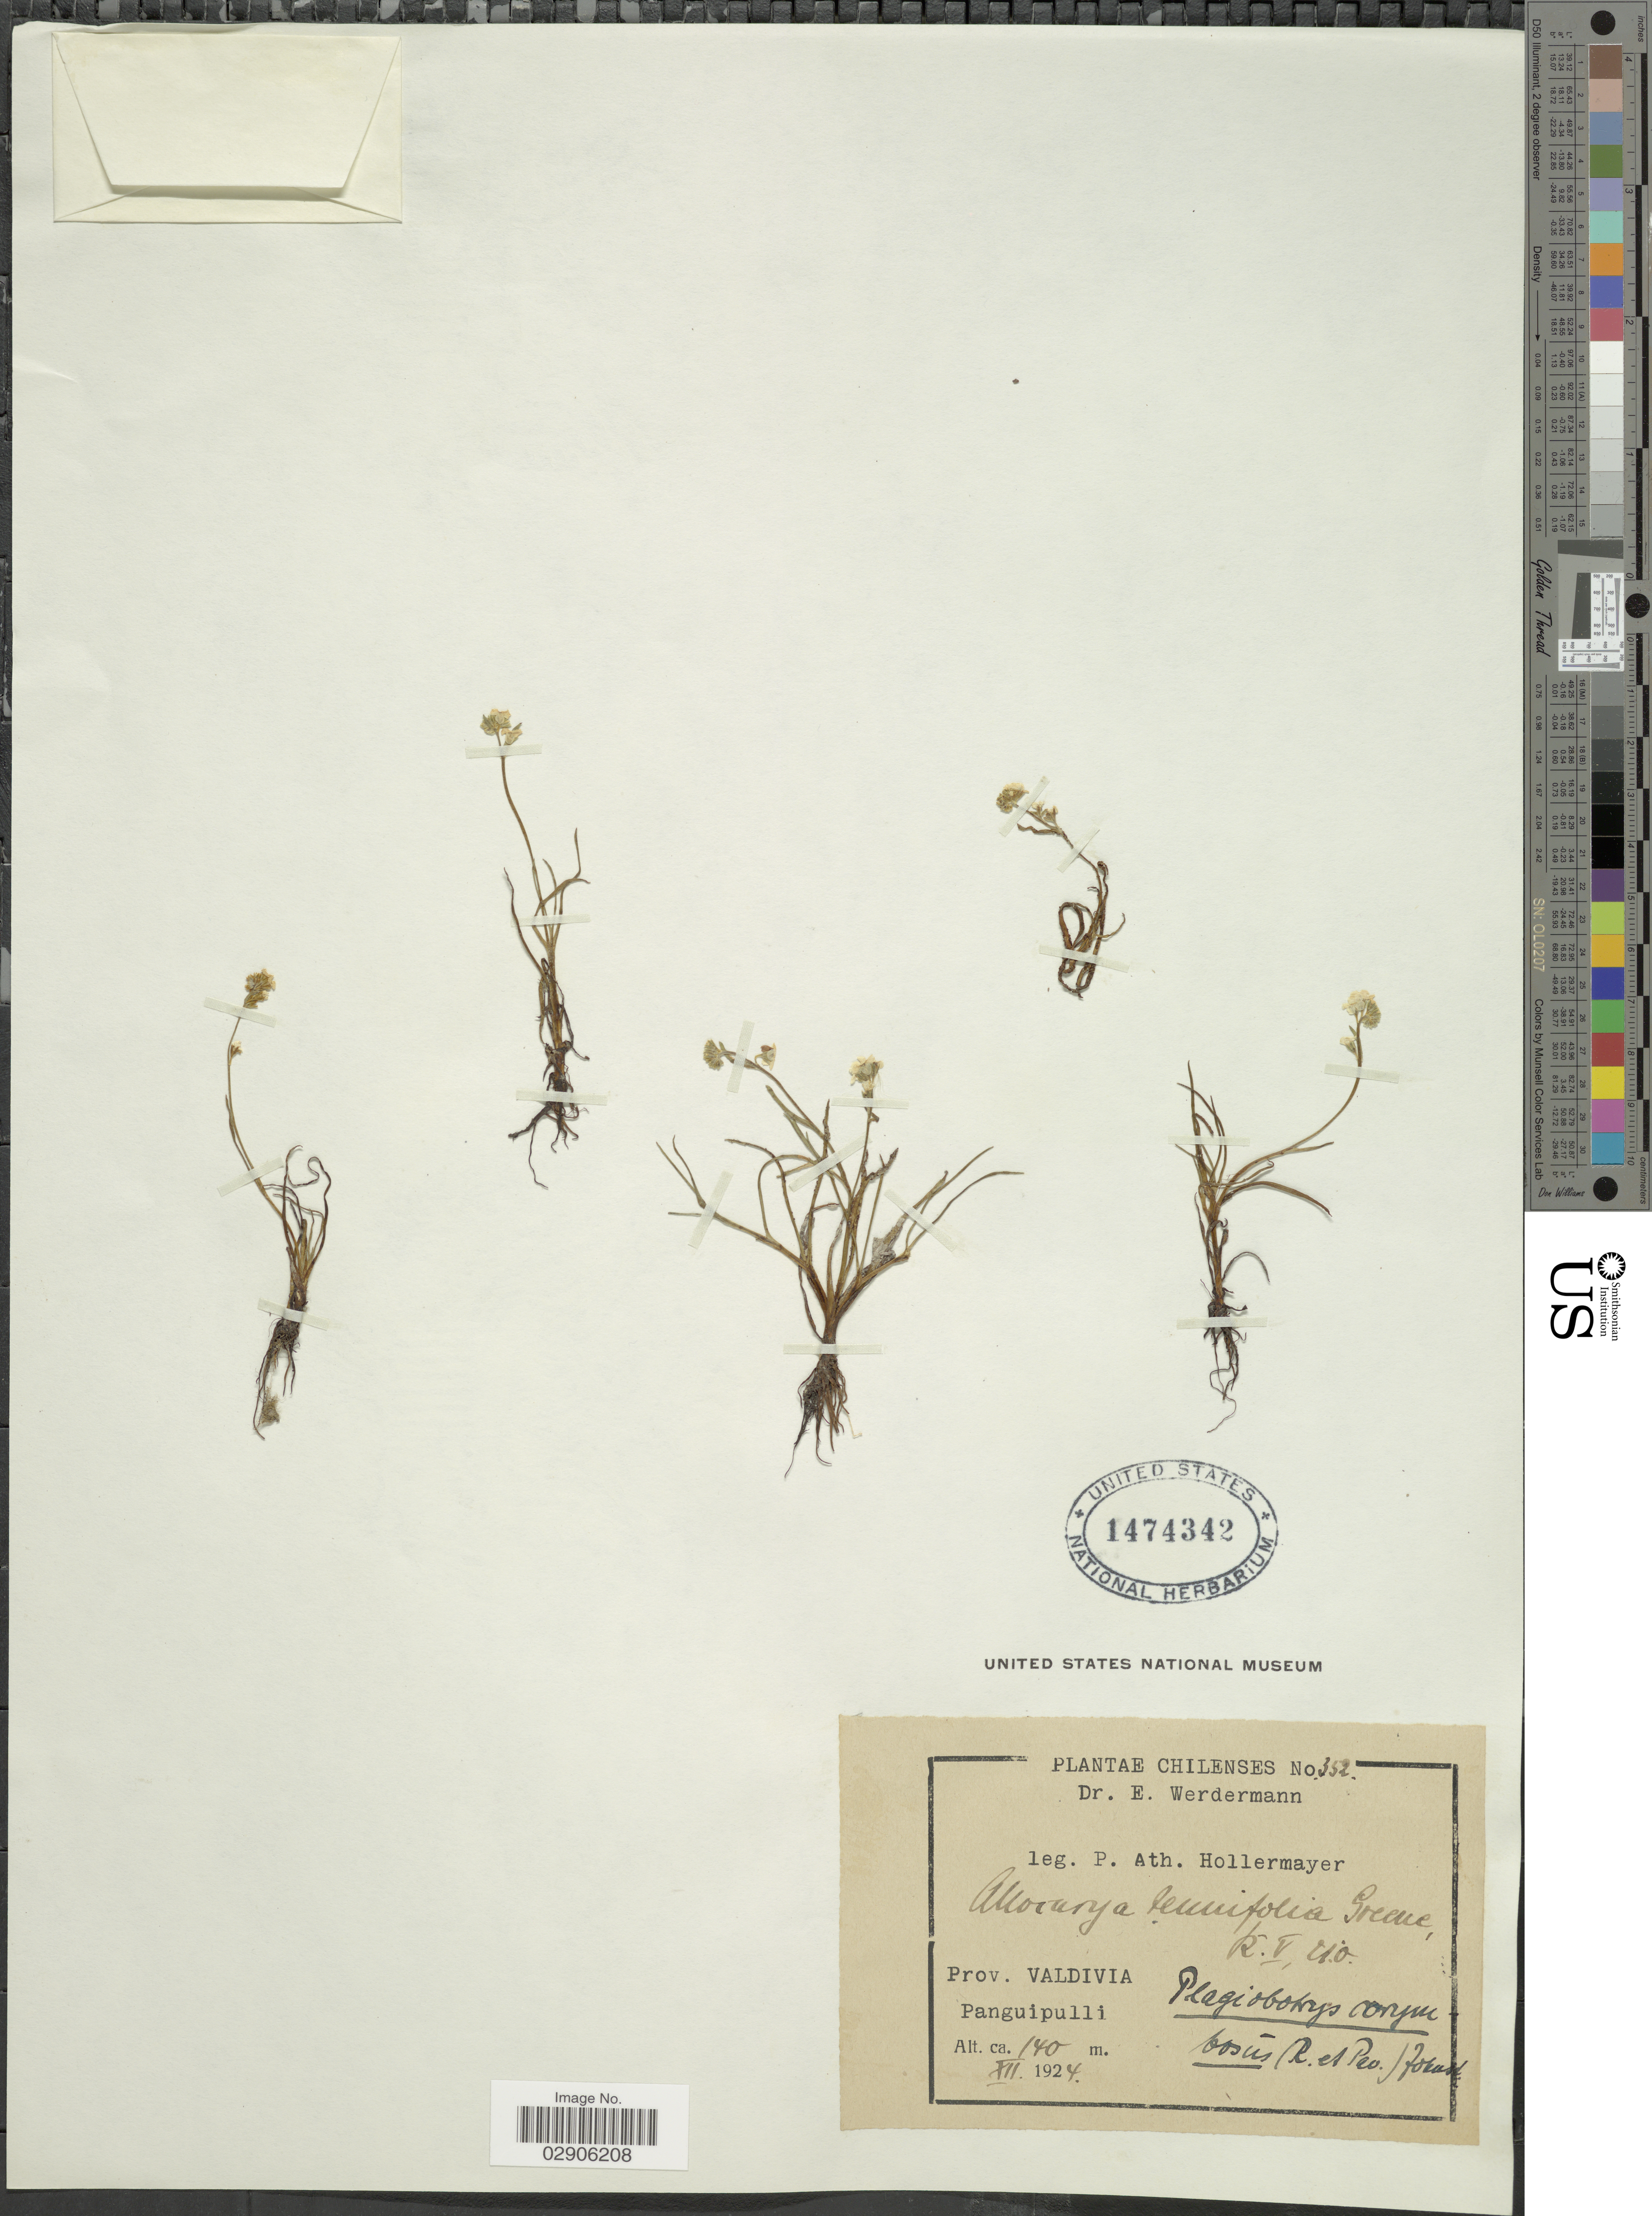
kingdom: Plantae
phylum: Tracheophyta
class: Magnoliopsida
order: Boraginales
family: Boraginaceae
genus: Plagiobothrys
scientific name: Plagiobothrys corymbosus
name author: (Ruiz & Pav.) I.M. Johnst.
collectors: P. Hollermayer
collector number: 352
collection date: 1924-12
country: Chile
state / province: Los Ríos (XIV)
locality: Prov. Valdivia, Panguipulli.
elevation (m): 140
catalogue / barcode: US 1474342